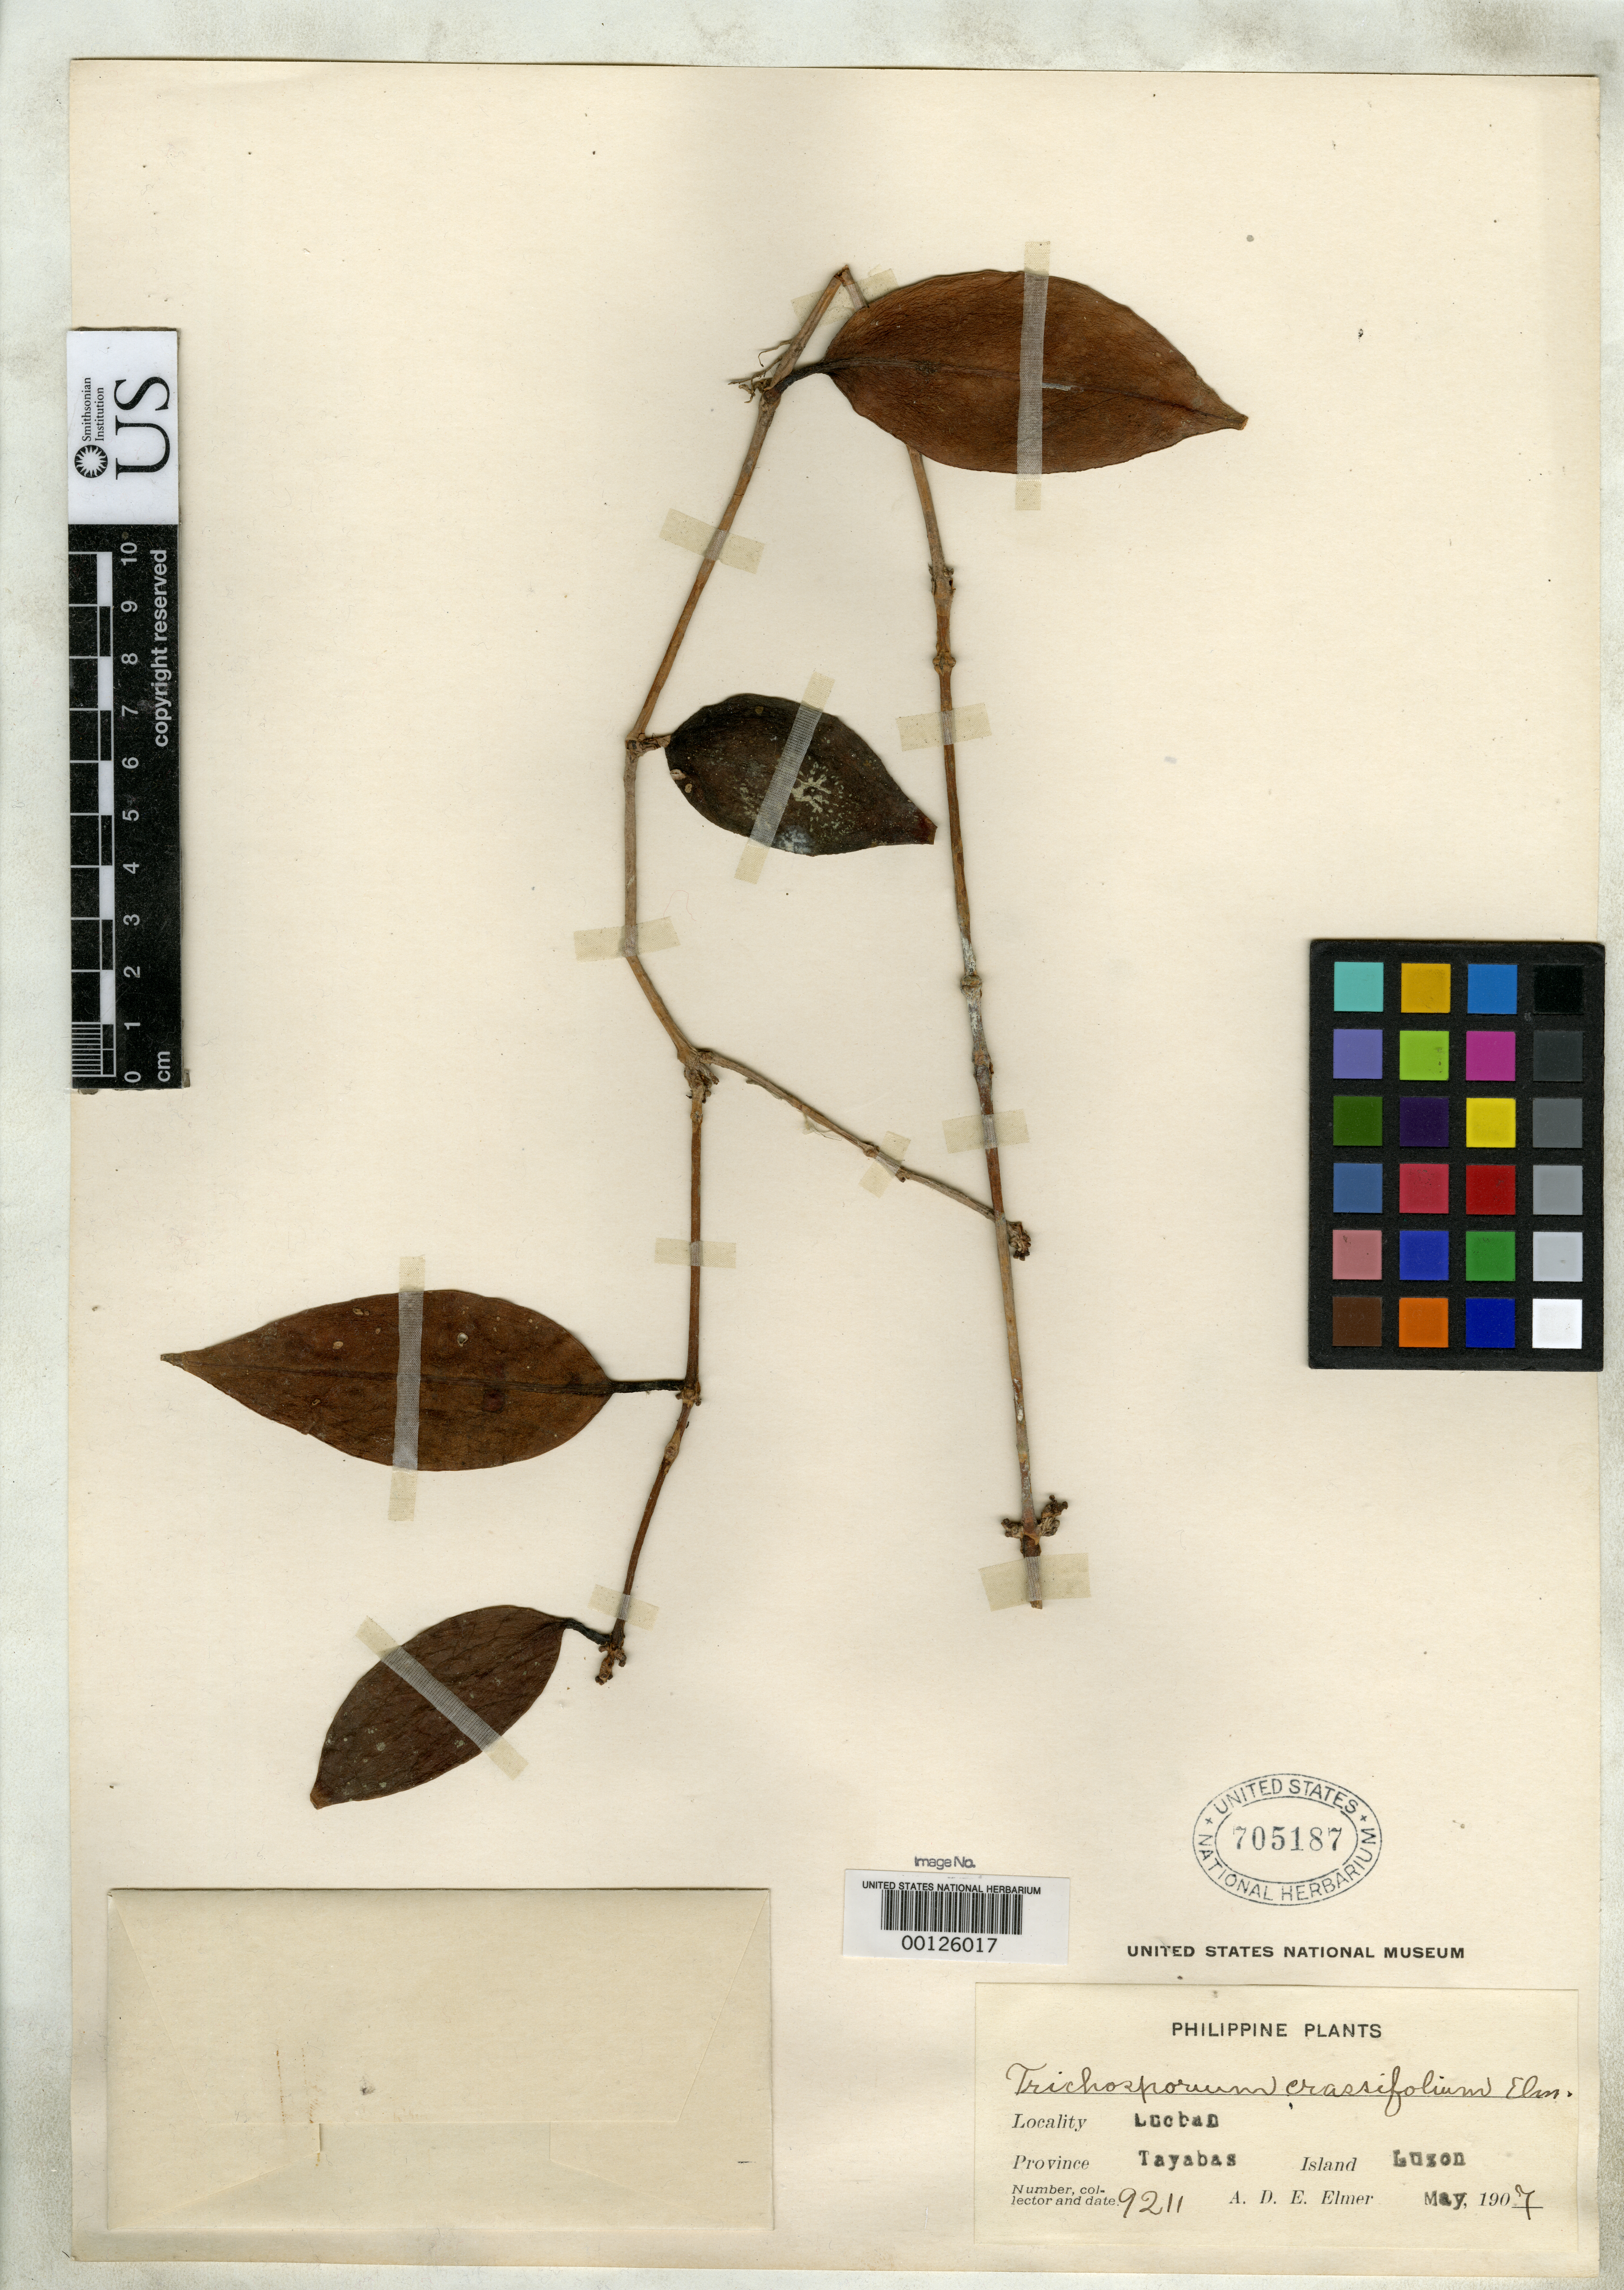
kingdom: Plantae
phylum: Tracheophyta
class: Magnoliopsida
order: Lamiales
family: Gesneriaceae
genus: Trichosporum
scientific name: Trichosporum crassifolium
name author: Elmer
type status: Isotype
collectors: A. D. E. Elmer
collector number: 9211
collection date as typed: May 1907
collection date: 1907-05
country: Philippines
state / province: Calabarzon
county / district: Quezon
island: Luzon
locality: Lucban, Province of Tayabas, Luzon.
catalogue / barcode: US 705187